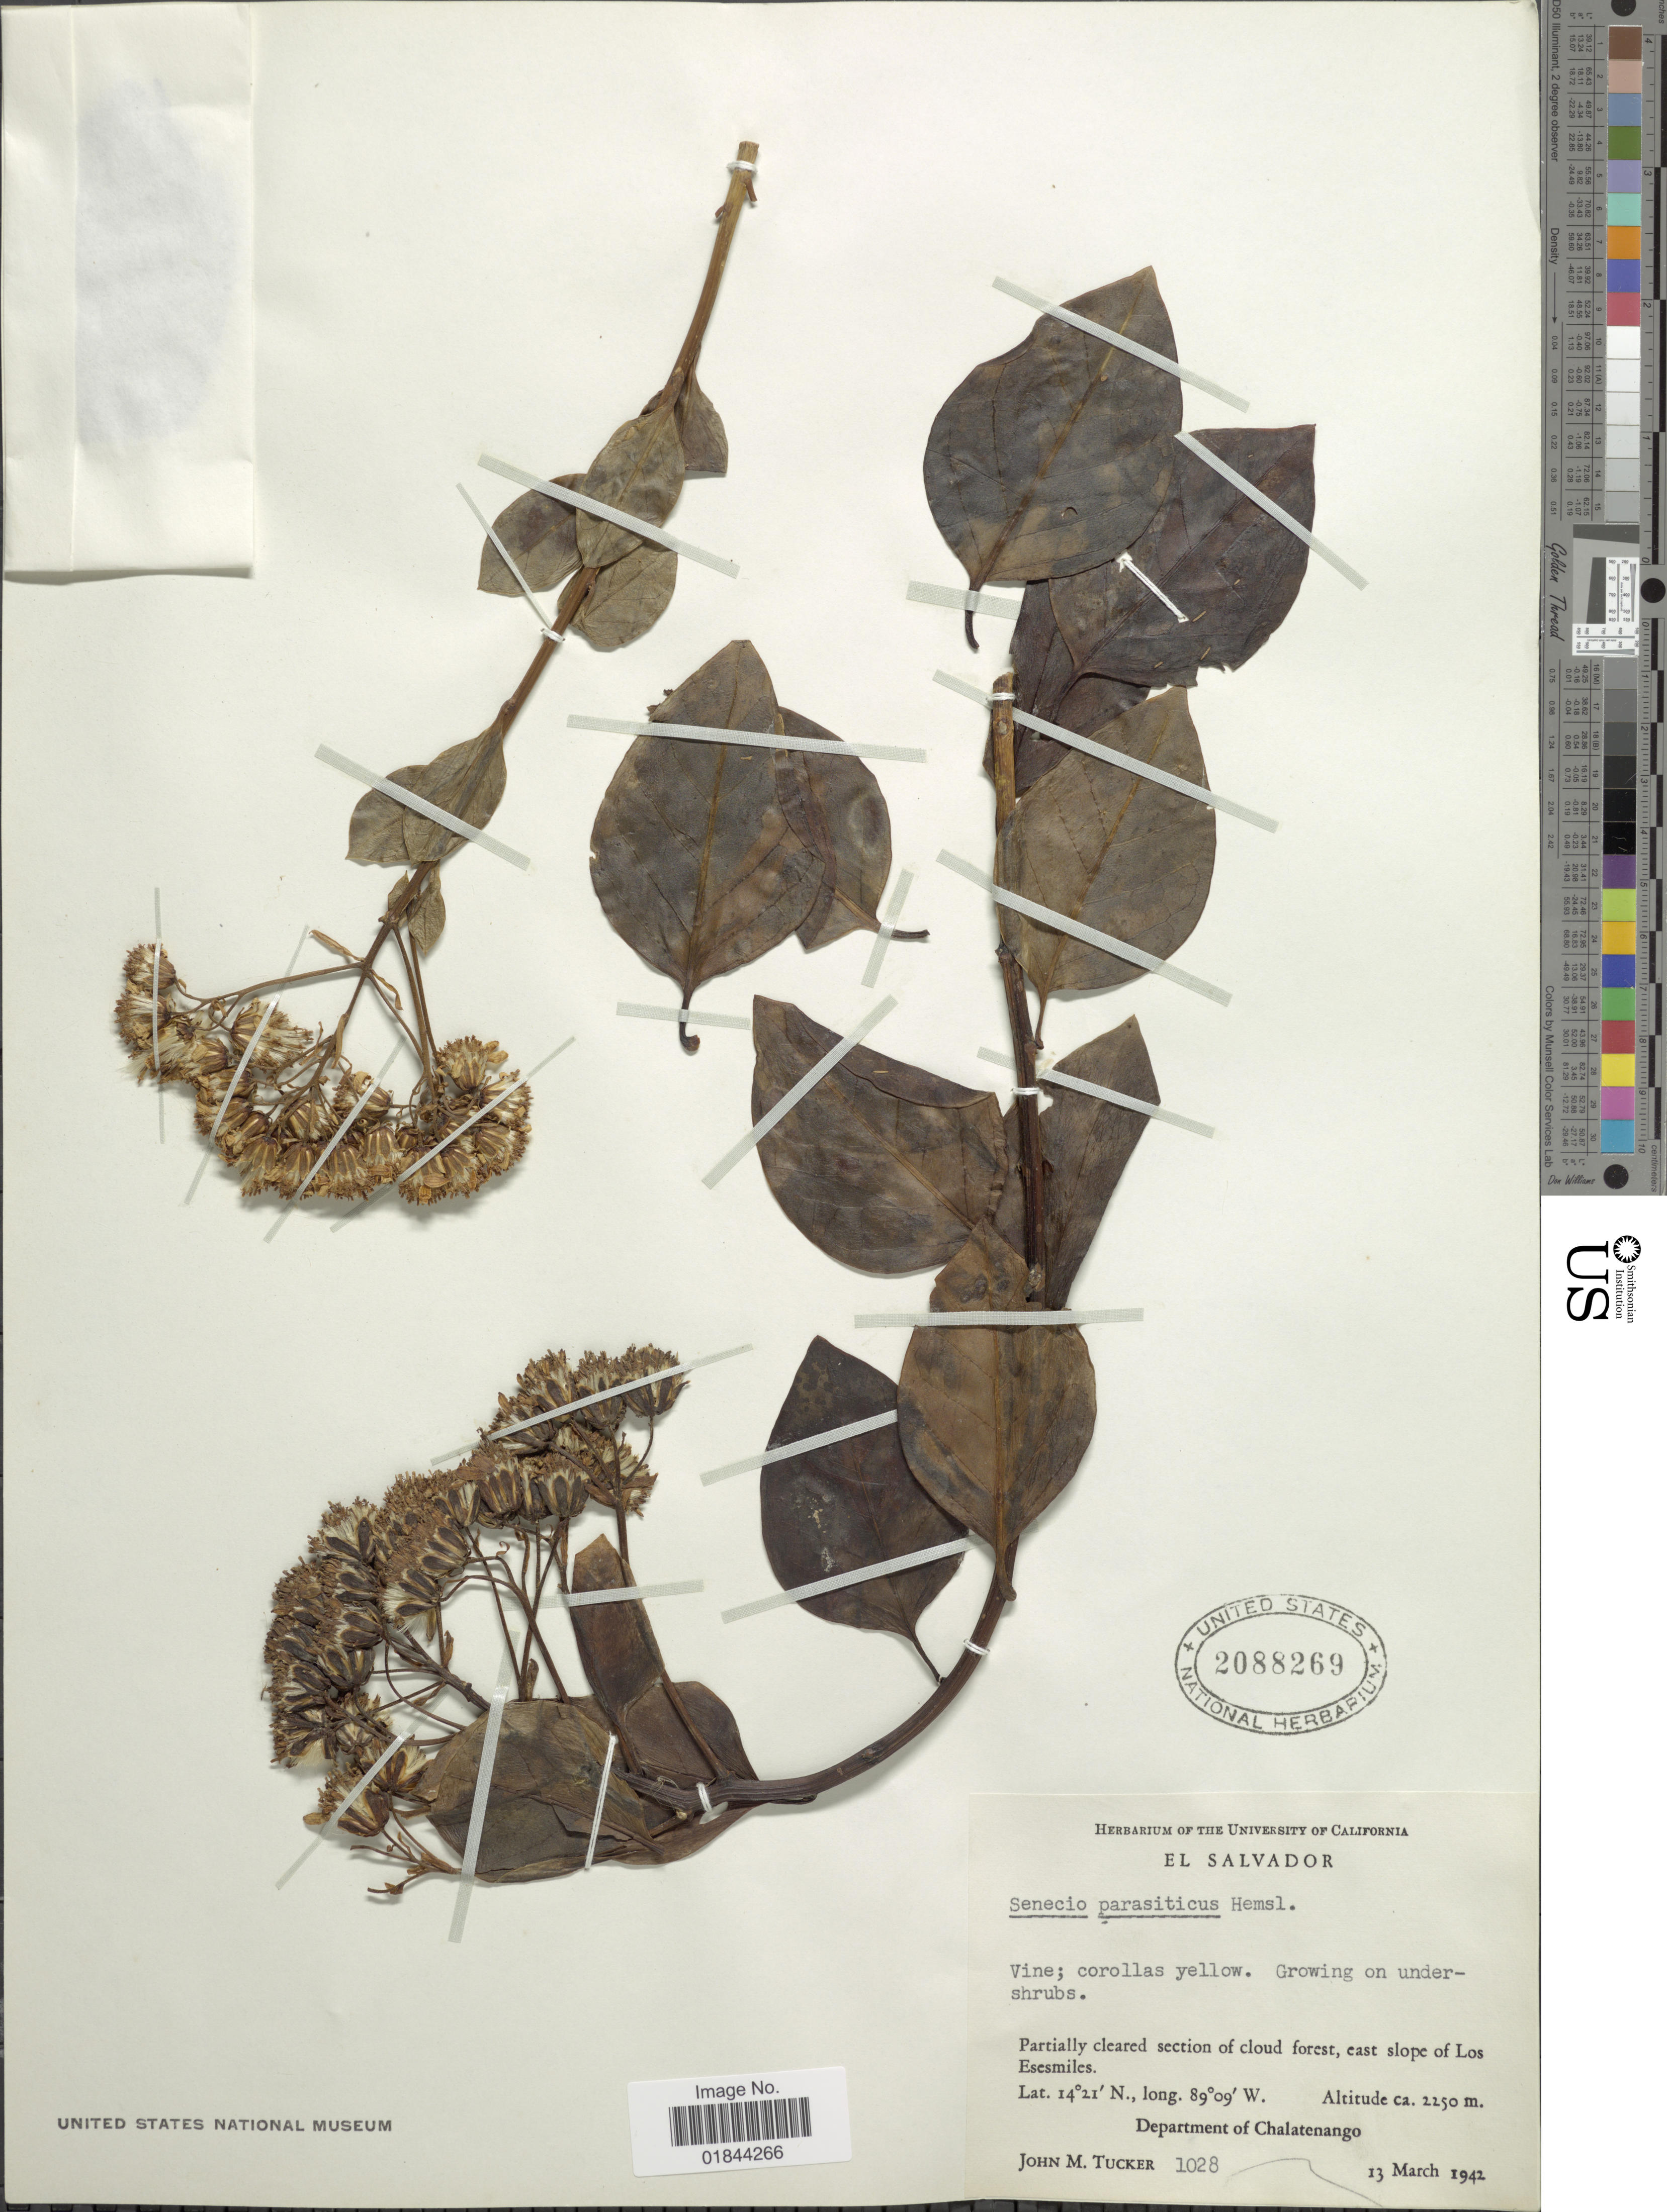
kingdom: Plantae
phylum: Tracheophyta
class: Magnoliopsida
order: Asterales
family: Asteraceae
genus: Pentacalia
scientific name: Pentacalia morazensis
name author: (Greenm.) H. Rob. & Cuatrec.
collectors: J. M. Tucker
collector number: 1028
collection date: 1942-03-13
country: El Salvador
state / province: Chalatenango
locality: Partially cleared section of cloud forest, east slope of Los Esesmiles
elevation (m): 2250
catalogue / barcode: US 2088269